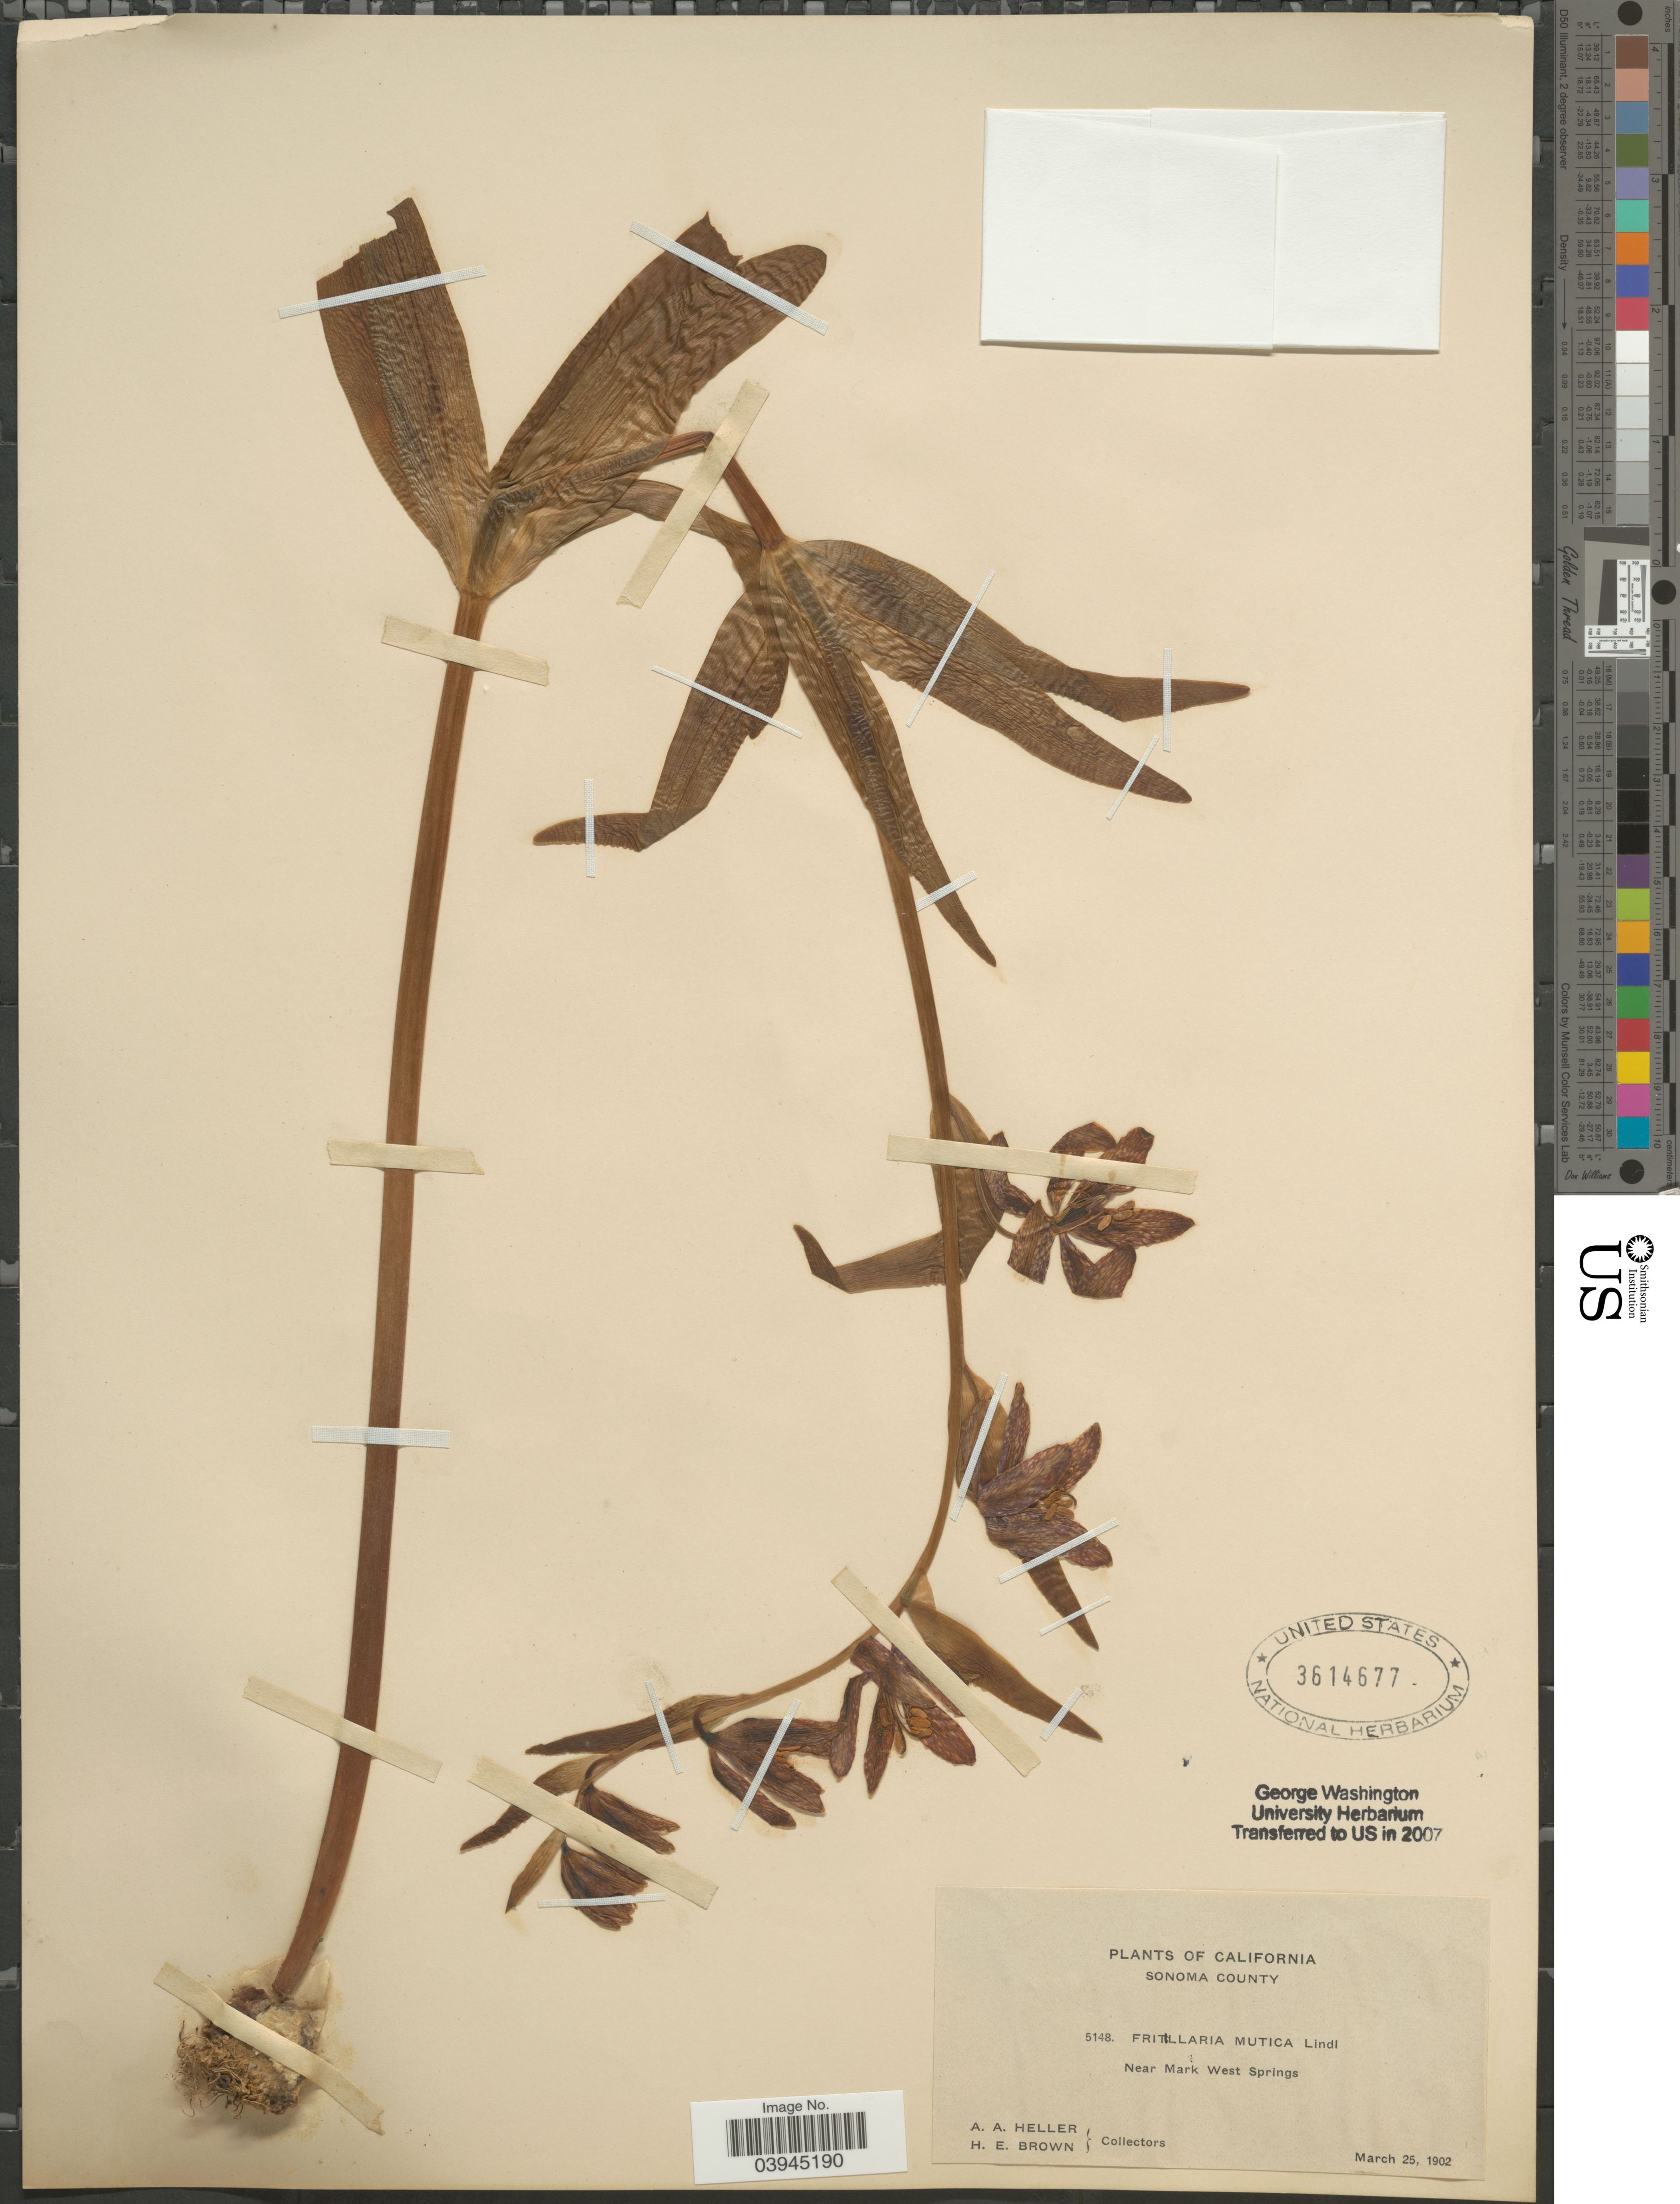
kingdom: Plantae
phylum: Tracheophyta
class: Liliopsida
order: Liliales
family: Liliaceae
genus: Fritillaria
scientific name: Fritillaria mutica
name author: Lindl.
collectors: A. A. Heller & H. E. Brown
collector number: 5148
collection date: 1902-03-25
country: United States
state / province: California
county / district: Sonoma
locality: Sonoma County. Near Mark West Springs.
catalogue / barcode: US 3614677